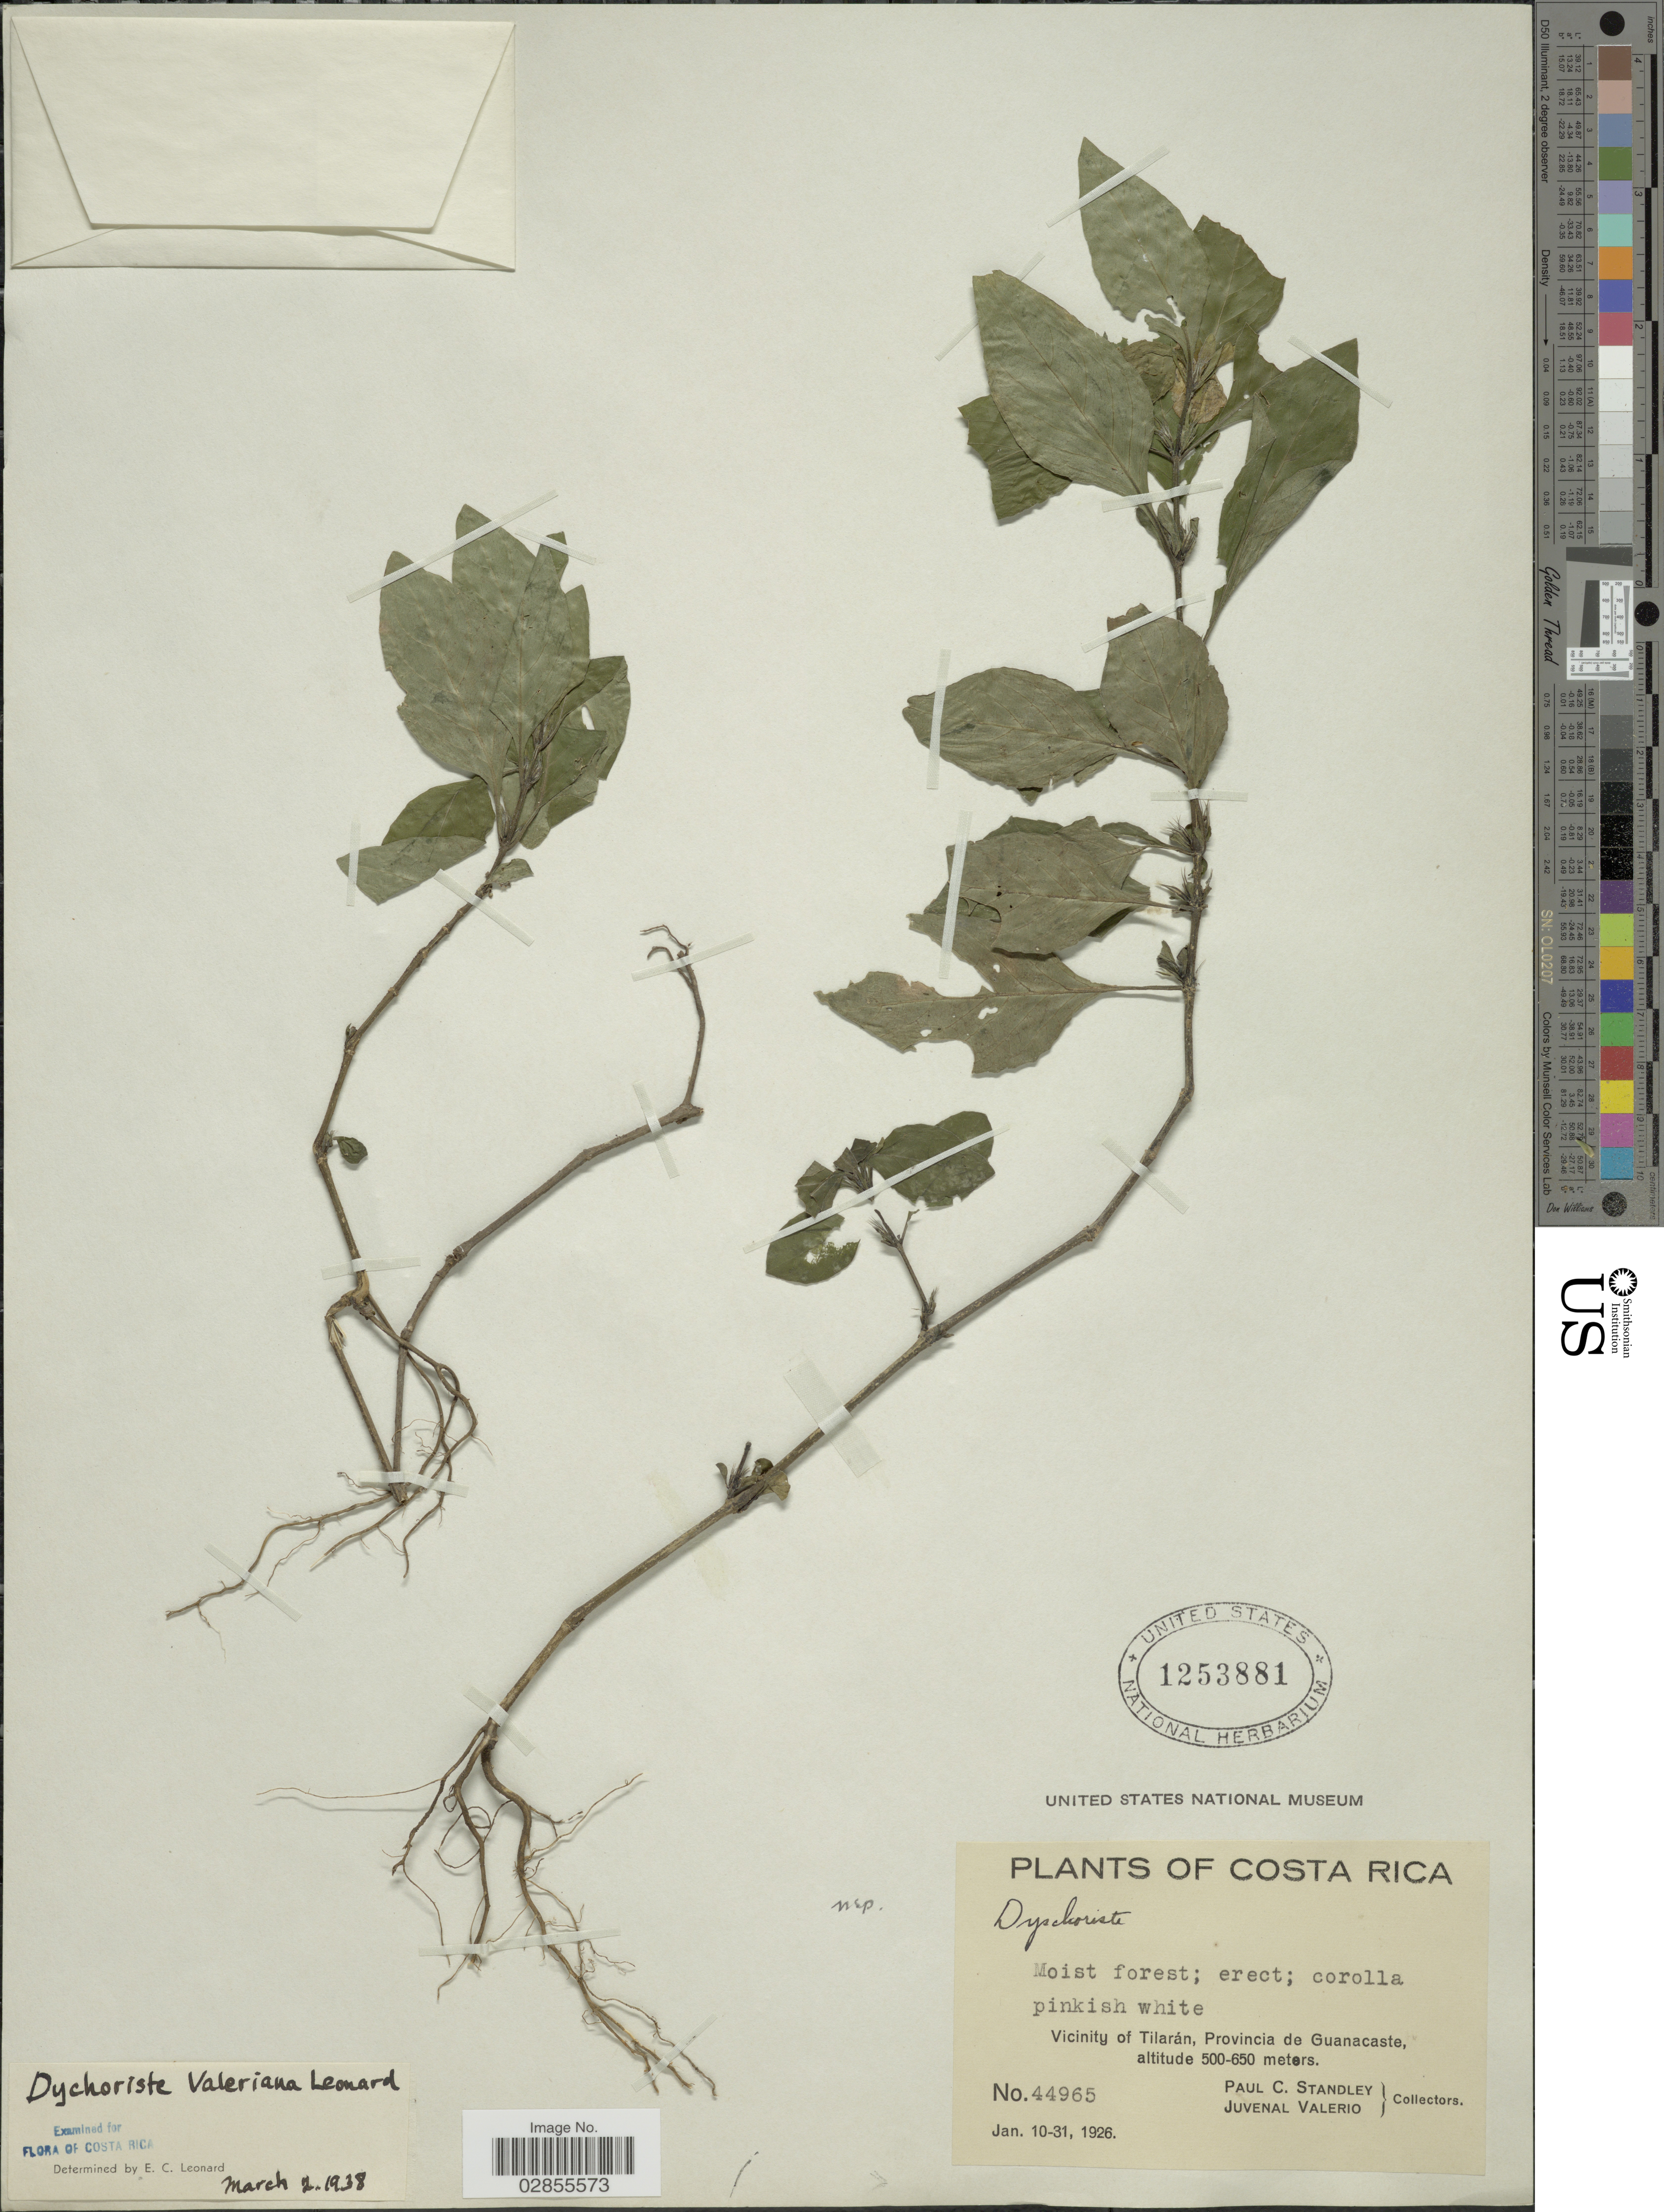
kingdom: Plantae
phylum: Tracheophyta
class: Magnoliopsida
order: Lamiales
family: Acanthaceae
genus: Dyschoriste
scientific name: Dyschoriste valeriana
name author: Leonard in Standl.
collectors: P. C. Standley & J. Valerio R.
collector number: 44965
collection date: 1926-01-10/1926-01-31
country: Costa Rica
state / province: Guanacaste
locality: Vicinity of Tilarán.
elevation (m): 500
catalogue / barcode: US 1253881